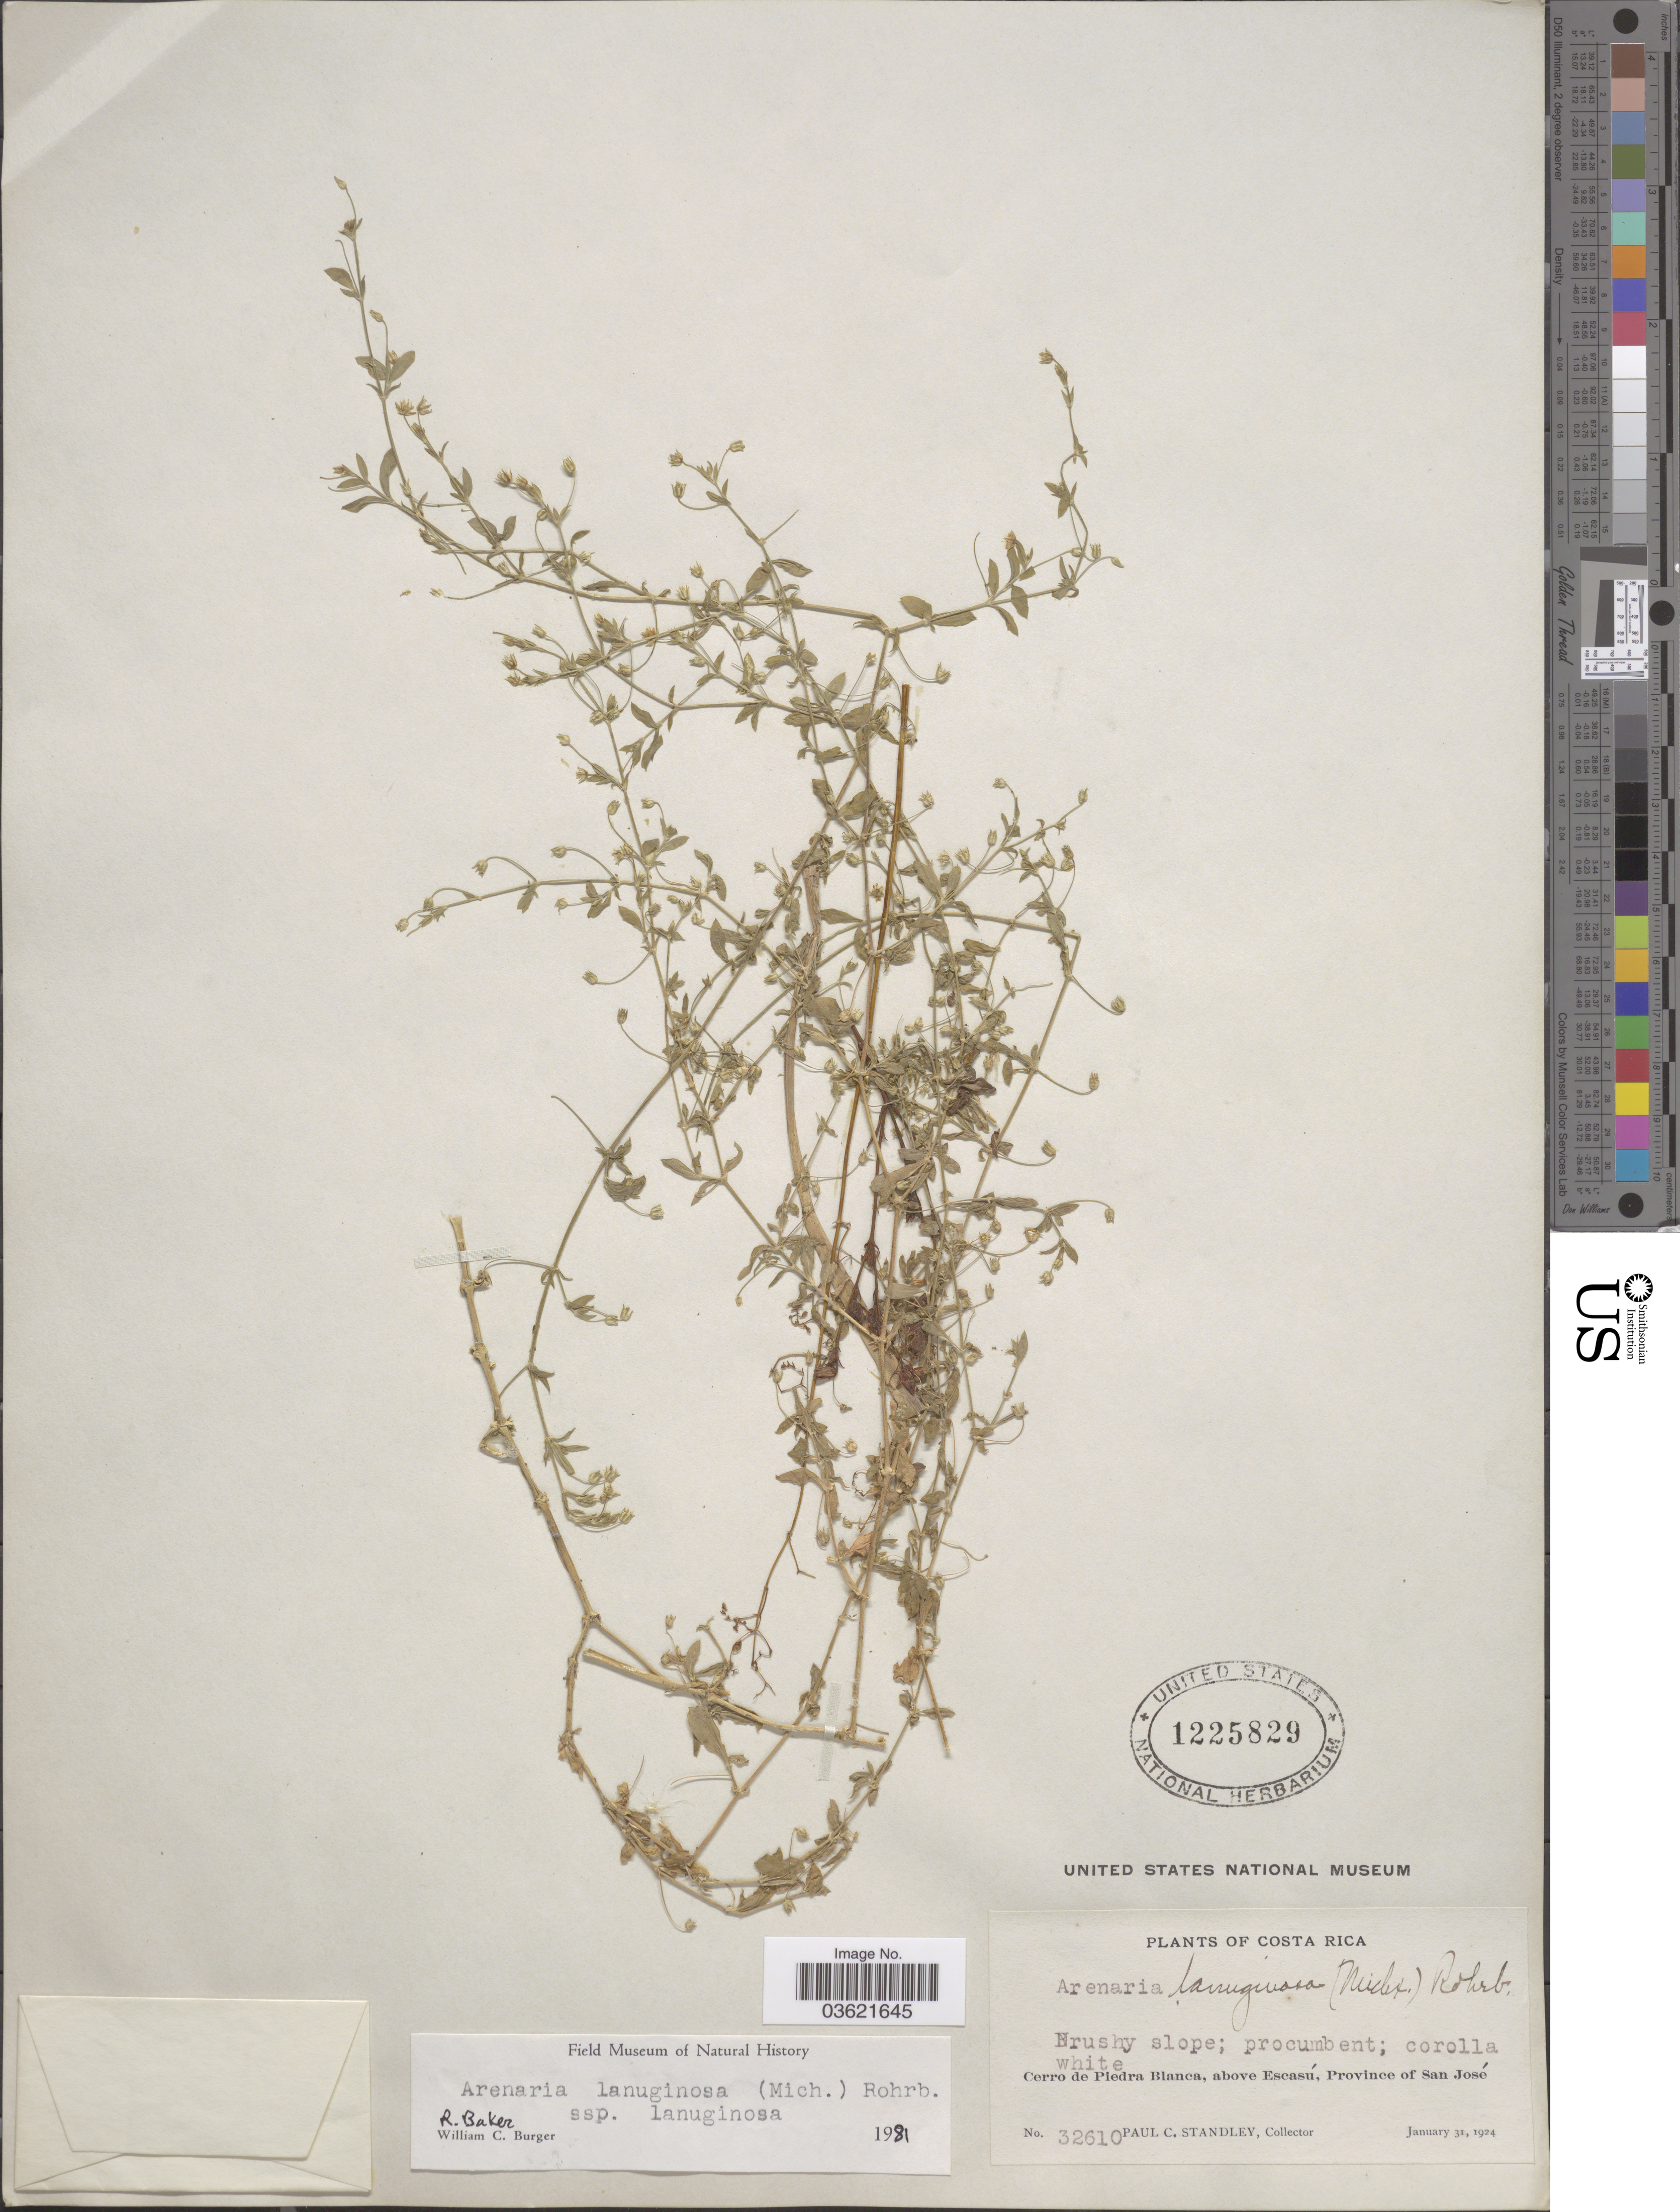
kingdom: Plantae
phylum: Tracheophyta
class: Magnoliopsida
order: Caryophyllales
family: Caryophyllaceae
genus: Arenaria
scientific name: Arenaria lanuginosa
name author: (Michx.) Rohrb.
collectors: P. C. Standley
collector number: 32610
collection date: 1924-01-31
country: Costa Rica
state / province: San José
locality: Cerro de Piedra Blanca, above Escasú.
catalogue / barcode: US 1225829